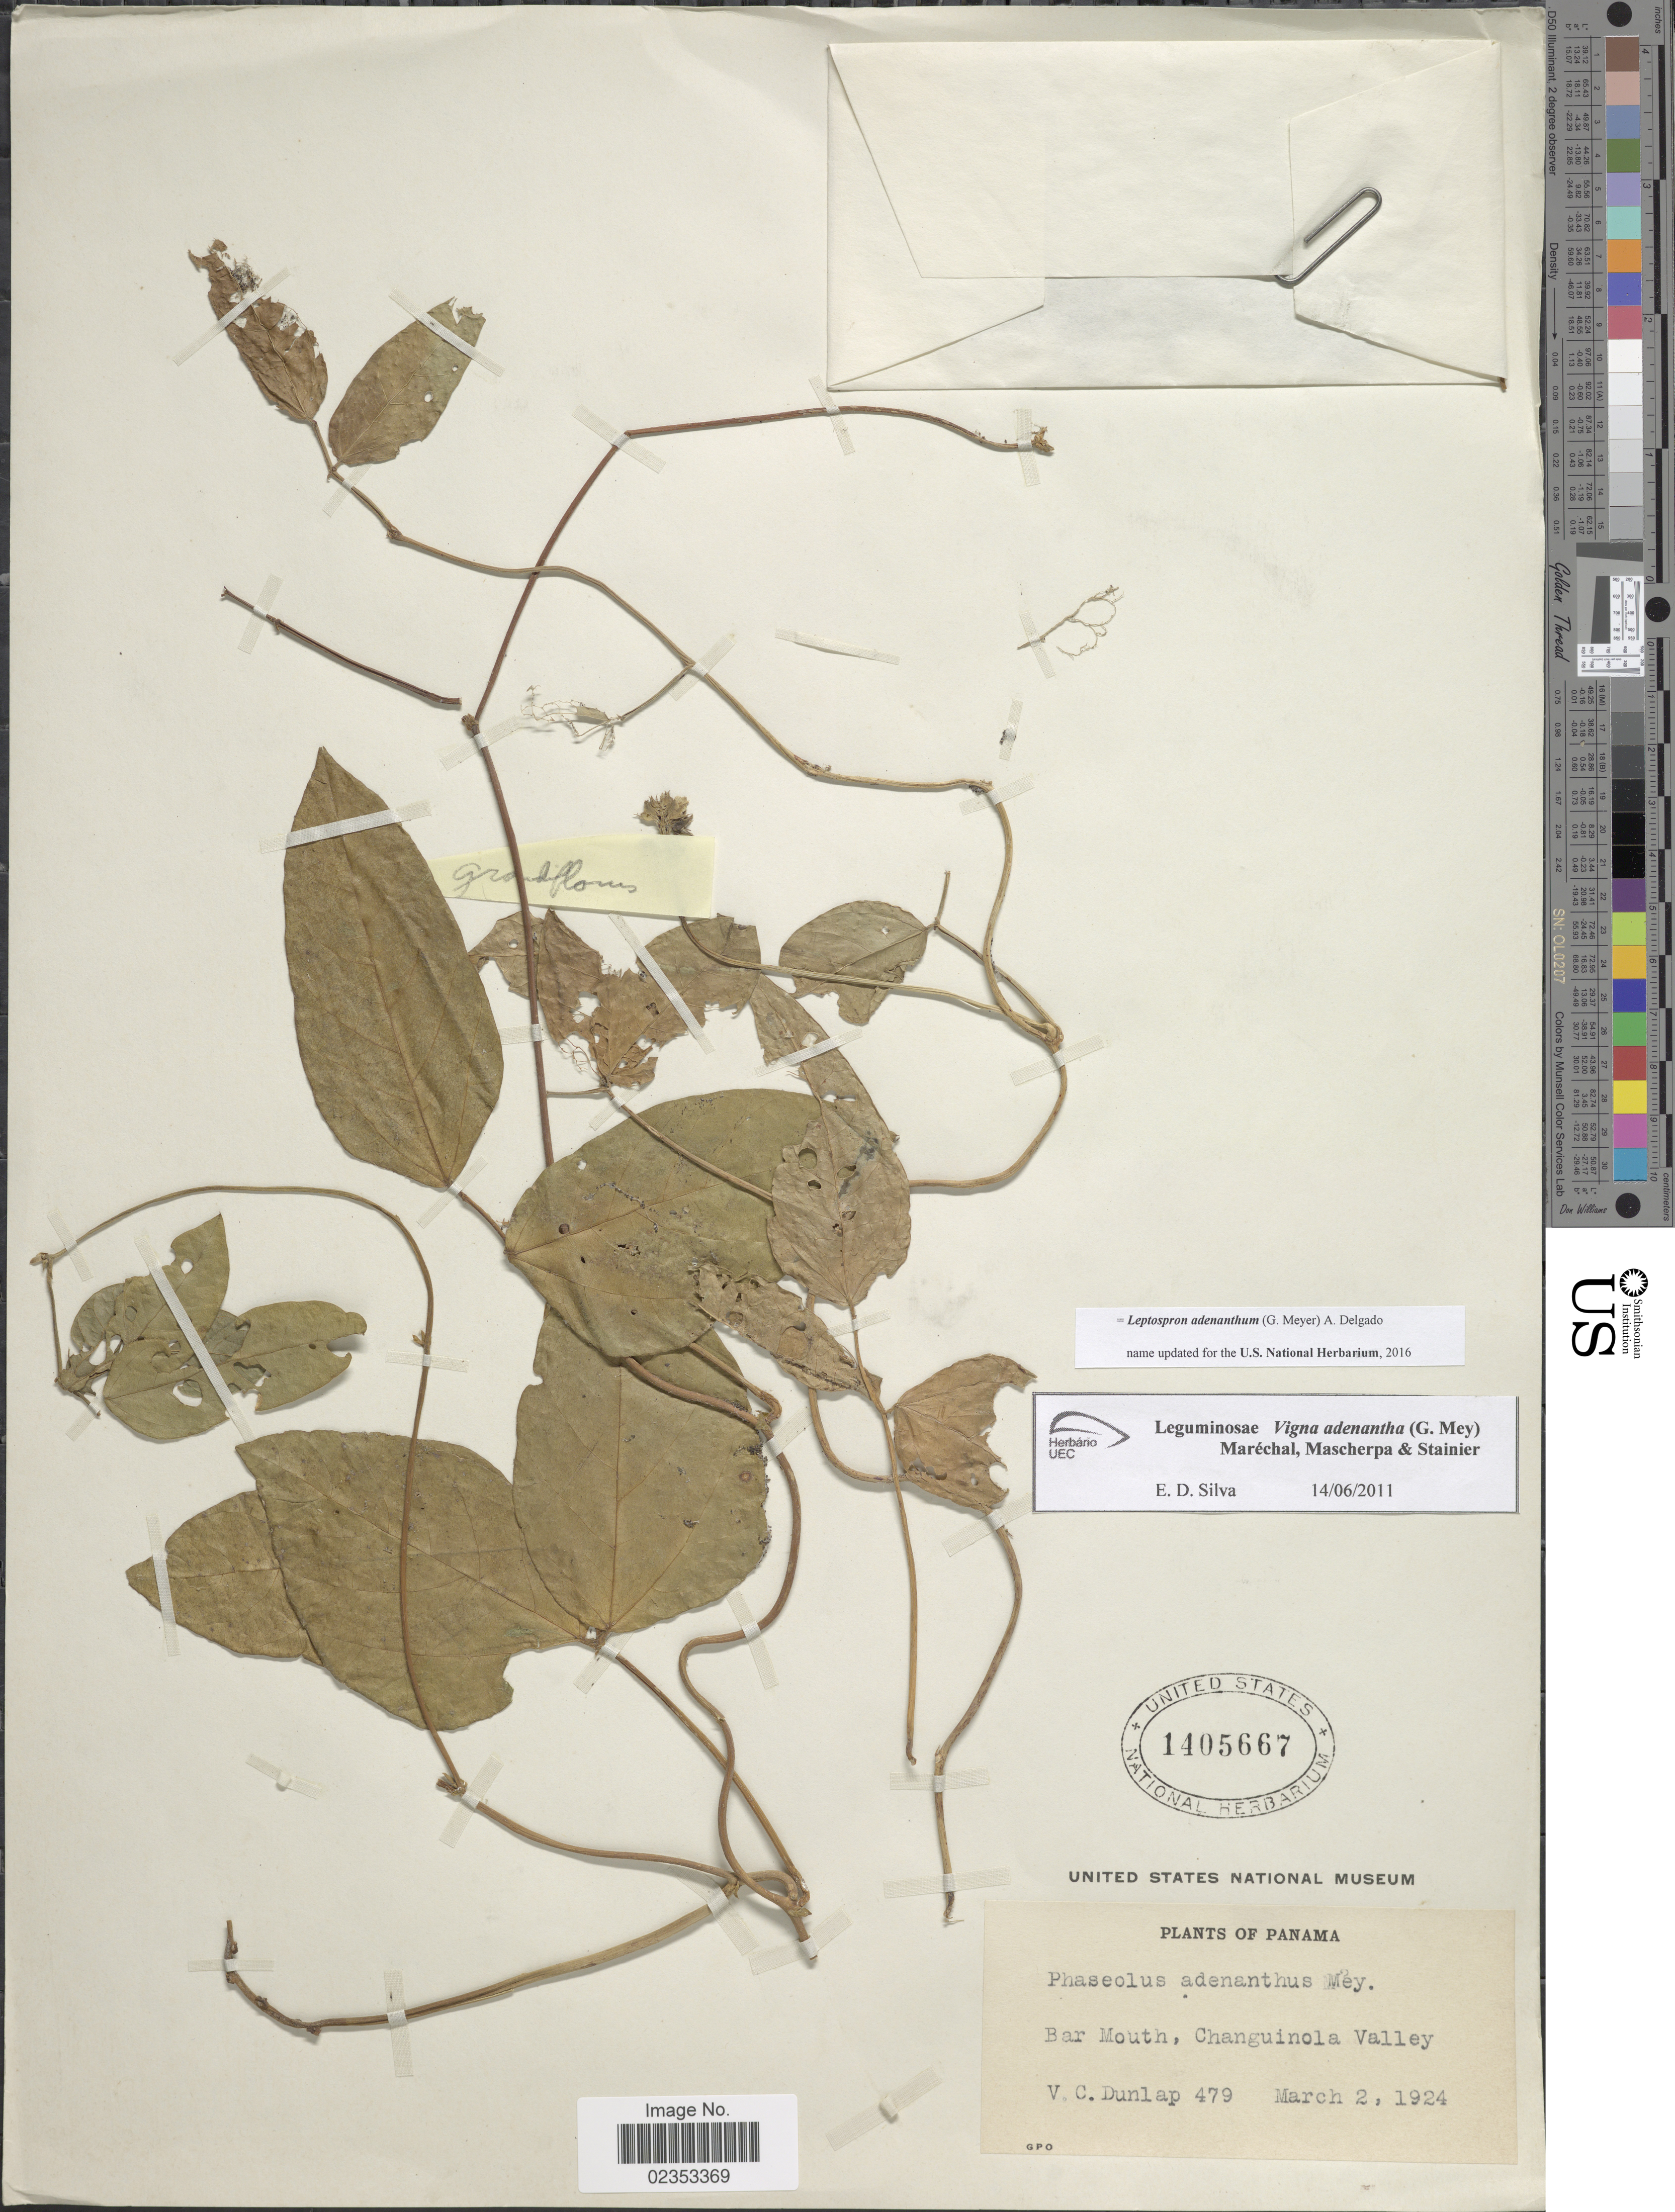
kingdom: Plantae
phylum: Tracheophyta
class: Magnoliopsida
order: Fabales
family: Fabaceae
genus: Leptospron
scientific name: Leptospron adenanthum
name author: (G. Mey.) A. Delgado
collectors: V. C. Dunlap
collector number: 479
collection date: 1924-03-02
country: Panama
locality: Bar Mouth, Changuinola Valley.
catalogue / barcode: US 1405667